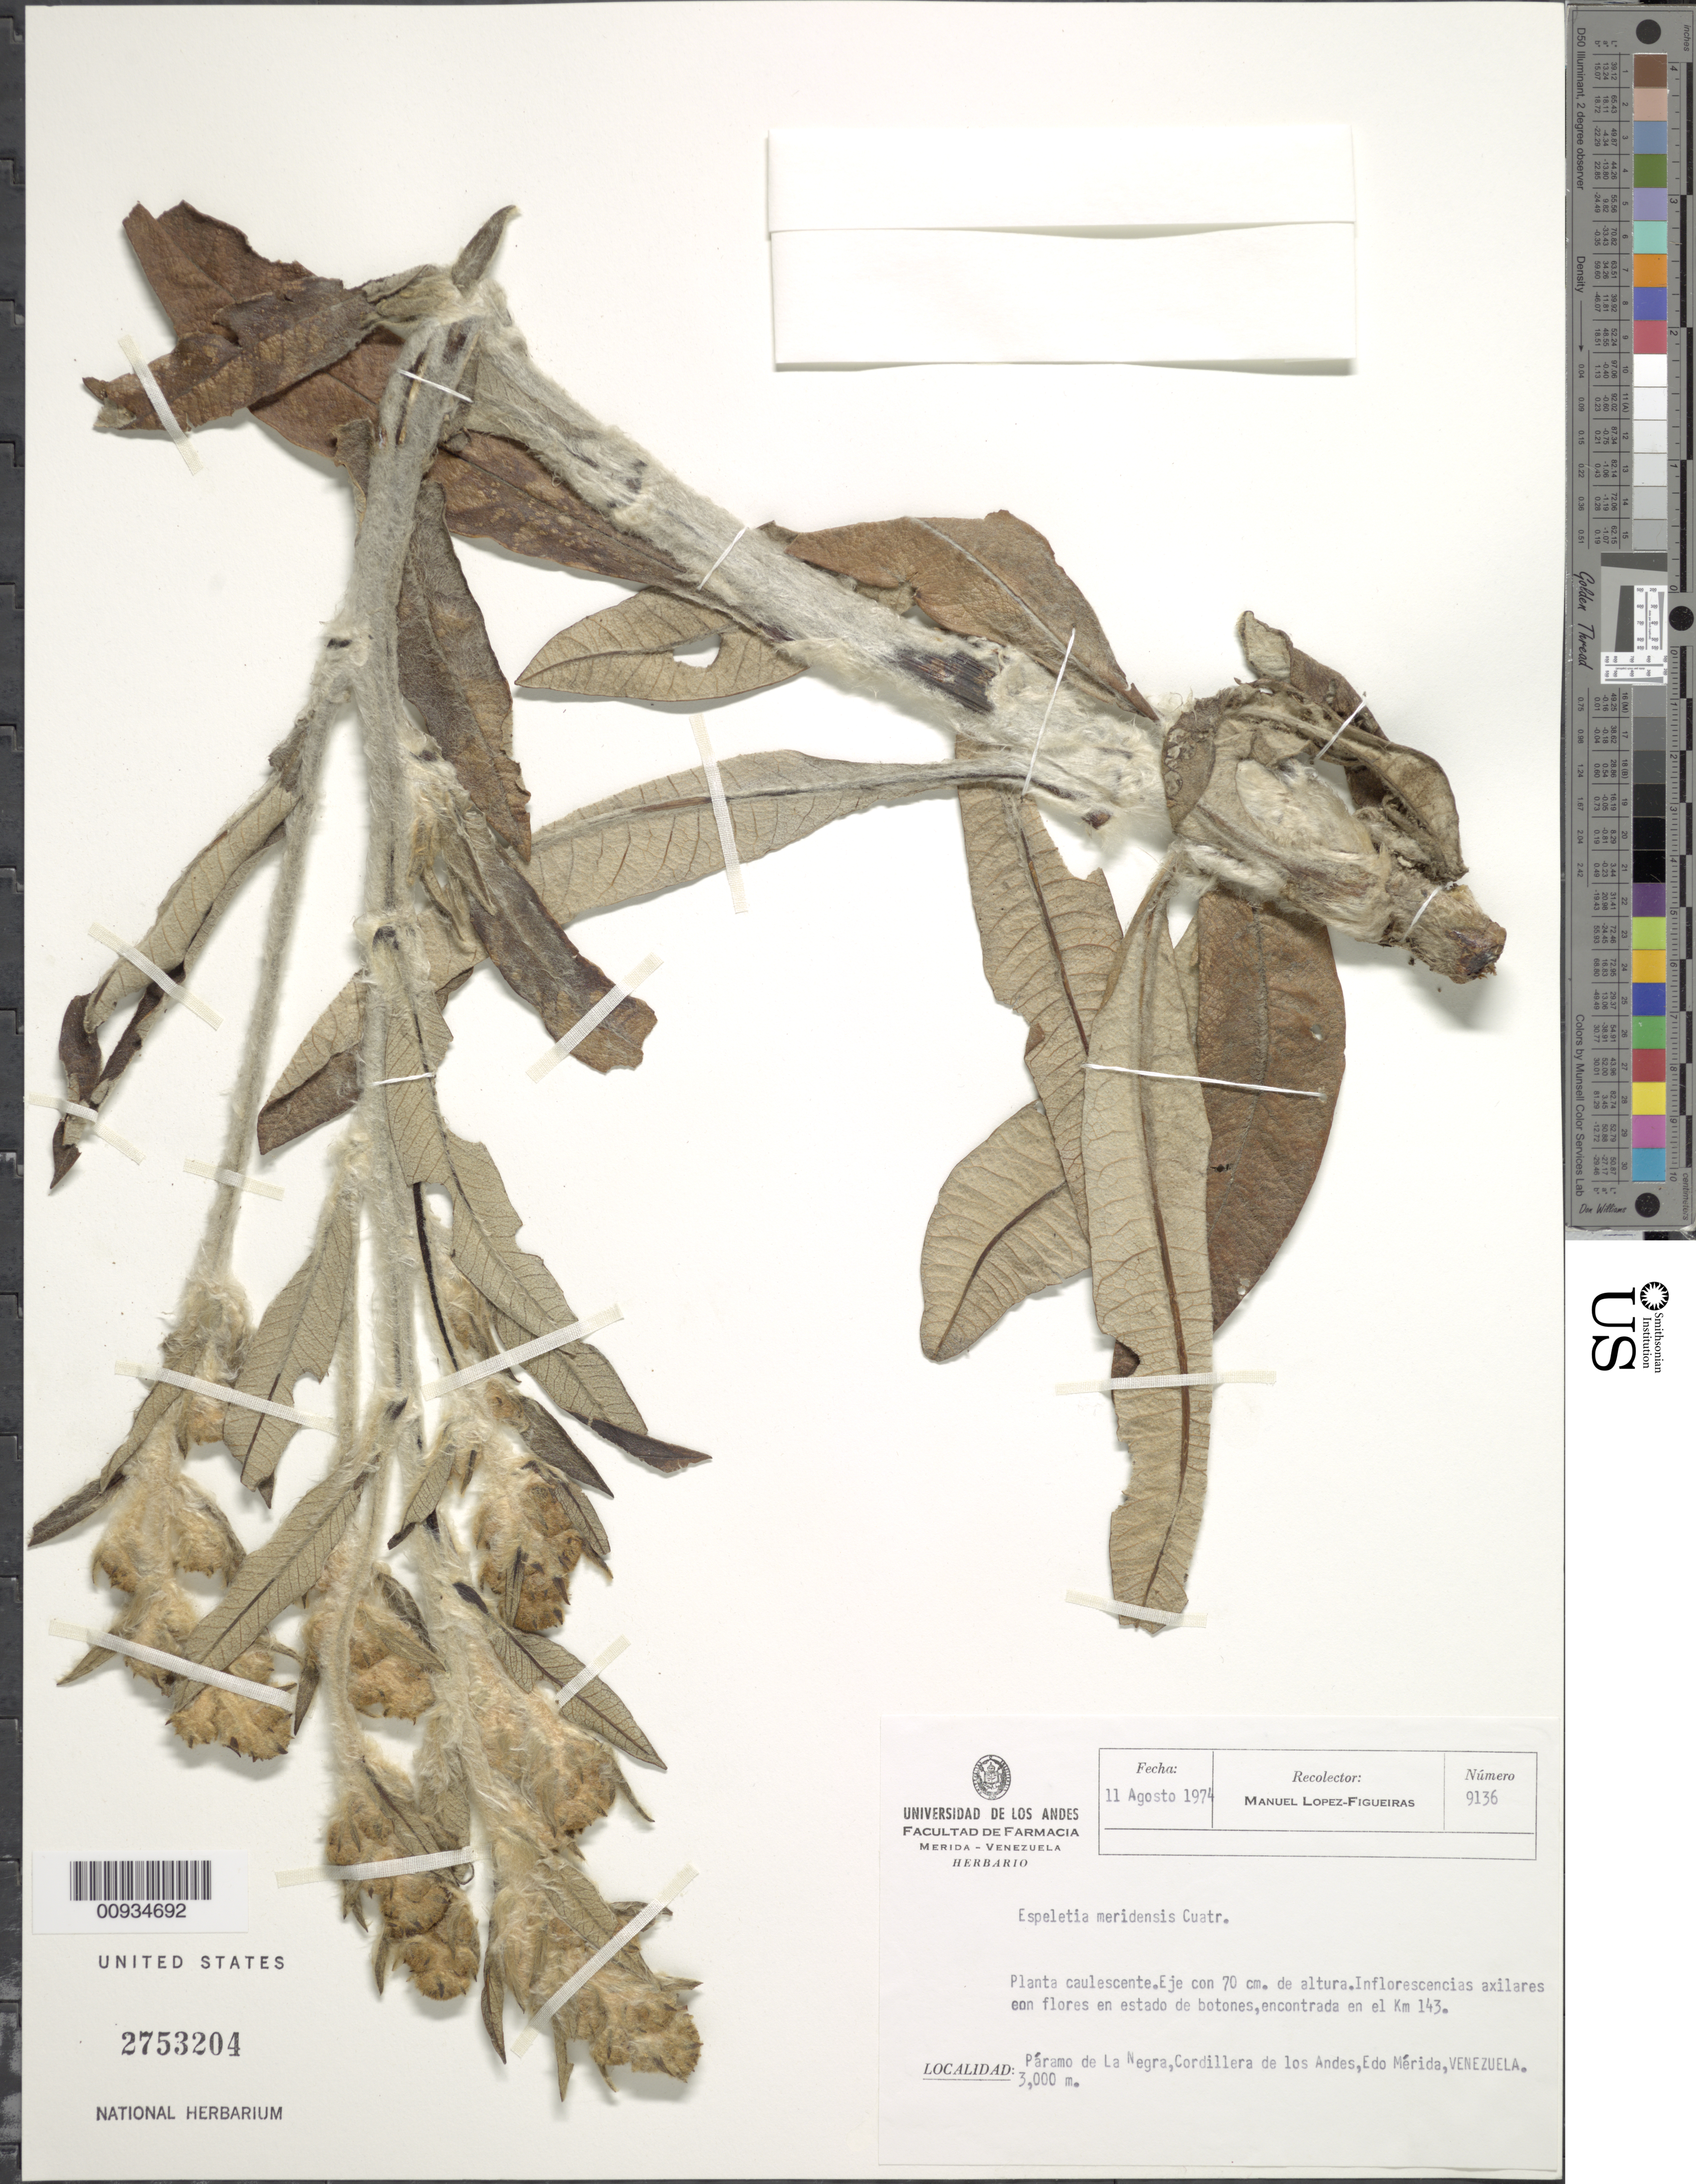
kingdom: Plantae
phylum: Tracheophyta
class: Magnoliopsida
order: Asterales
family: Asteraceae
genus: Espeletiopsis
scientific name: Espeletiopsis meridensis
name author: (Cuatrec.) Cuatrec.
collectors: M. López Figueiras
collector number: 9136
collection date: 1974-08-11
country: Venezuela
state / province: Mérida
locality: Paramo de La Negra, Cordillera de los Andes, Edo Merida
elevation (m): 3000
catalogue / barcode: US 2753204